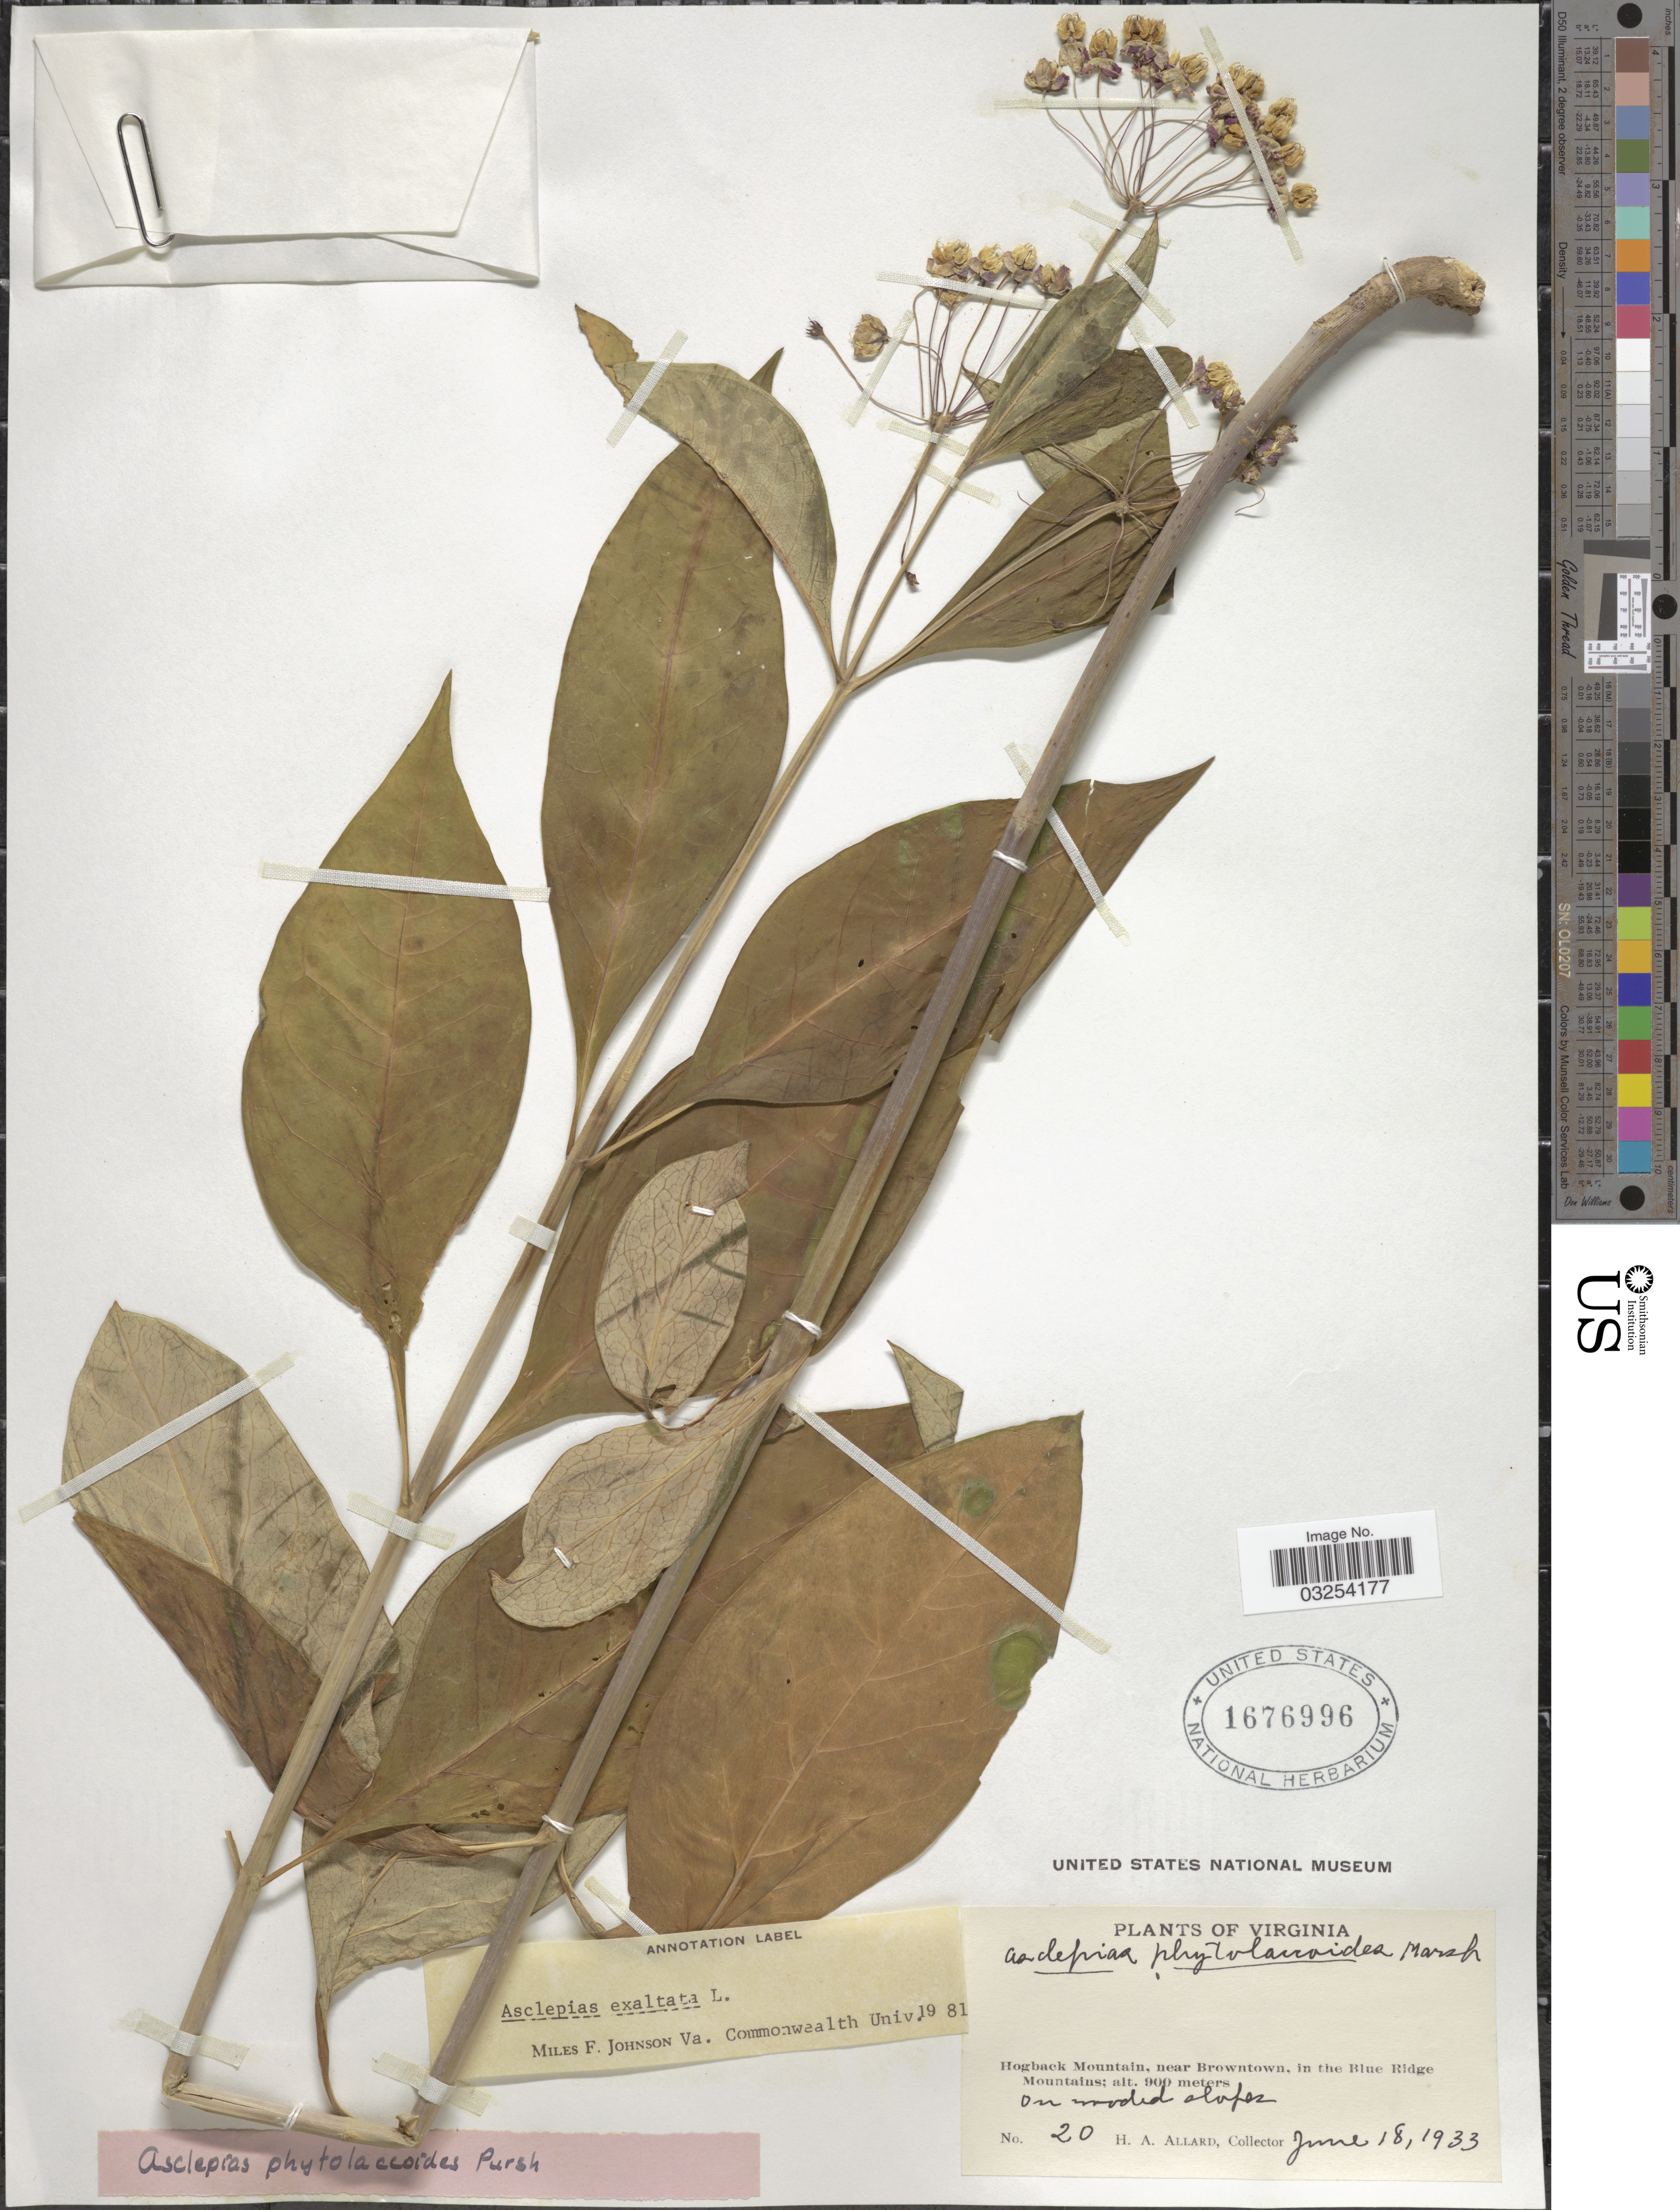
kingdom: Plantae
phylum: Tracheophyta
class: Magnoliopsida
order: Gentianales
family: Apocynaceae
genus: Asclepias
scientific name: Asclepias exaltata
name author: Muhl.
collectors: H. A. Allard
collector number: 20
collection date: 1933-06-18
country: United States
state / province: Virginia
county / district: Warren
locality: Hogback Mountain, near Browntown, in the Blue Ridge Mountains.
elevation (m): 900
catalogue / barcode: US 1676996